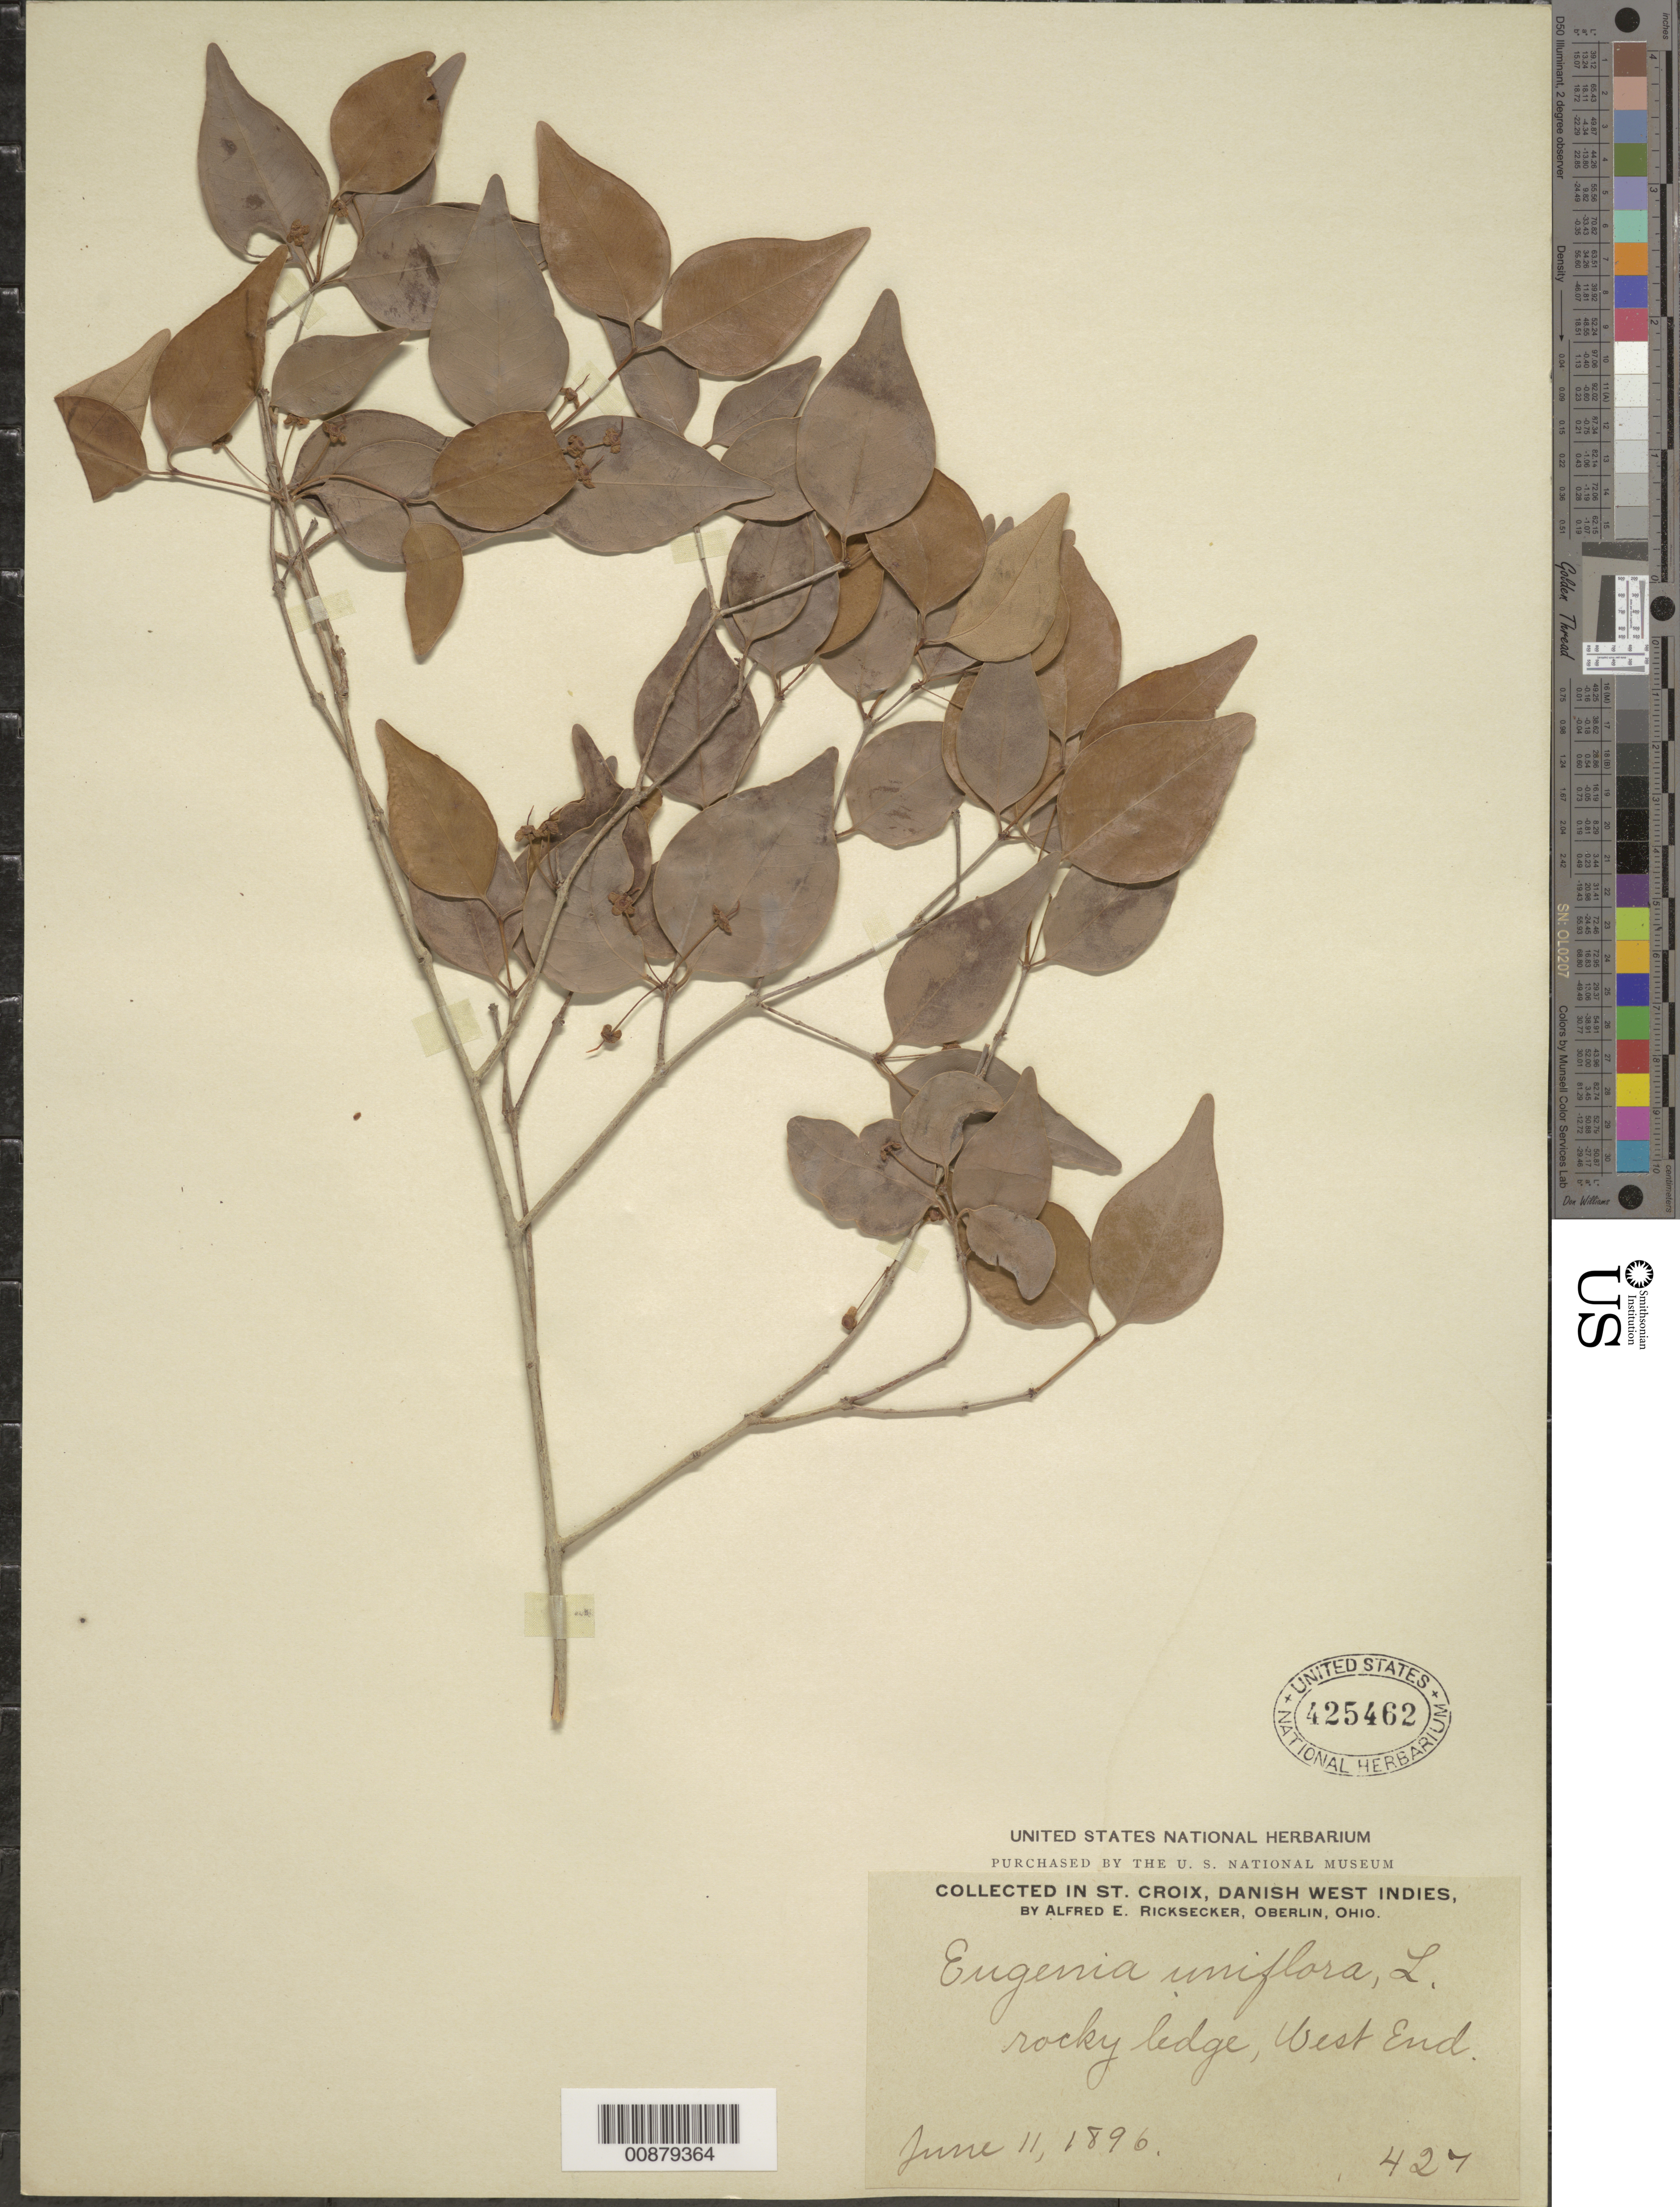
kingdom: Plantae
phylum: Tracheophyta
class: Magnoliopsida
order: Myrtales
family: Myrtaceae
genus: Eugenia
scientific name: Eugenia uniflora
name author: L.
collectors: A. E. Ricksecker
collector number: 427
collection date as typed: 11 Jun 1896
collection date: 1896-06-11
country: U.S. Virgin Islands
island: St. Croix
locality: West End.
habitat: Rocky ledge.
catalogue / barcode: US 425462